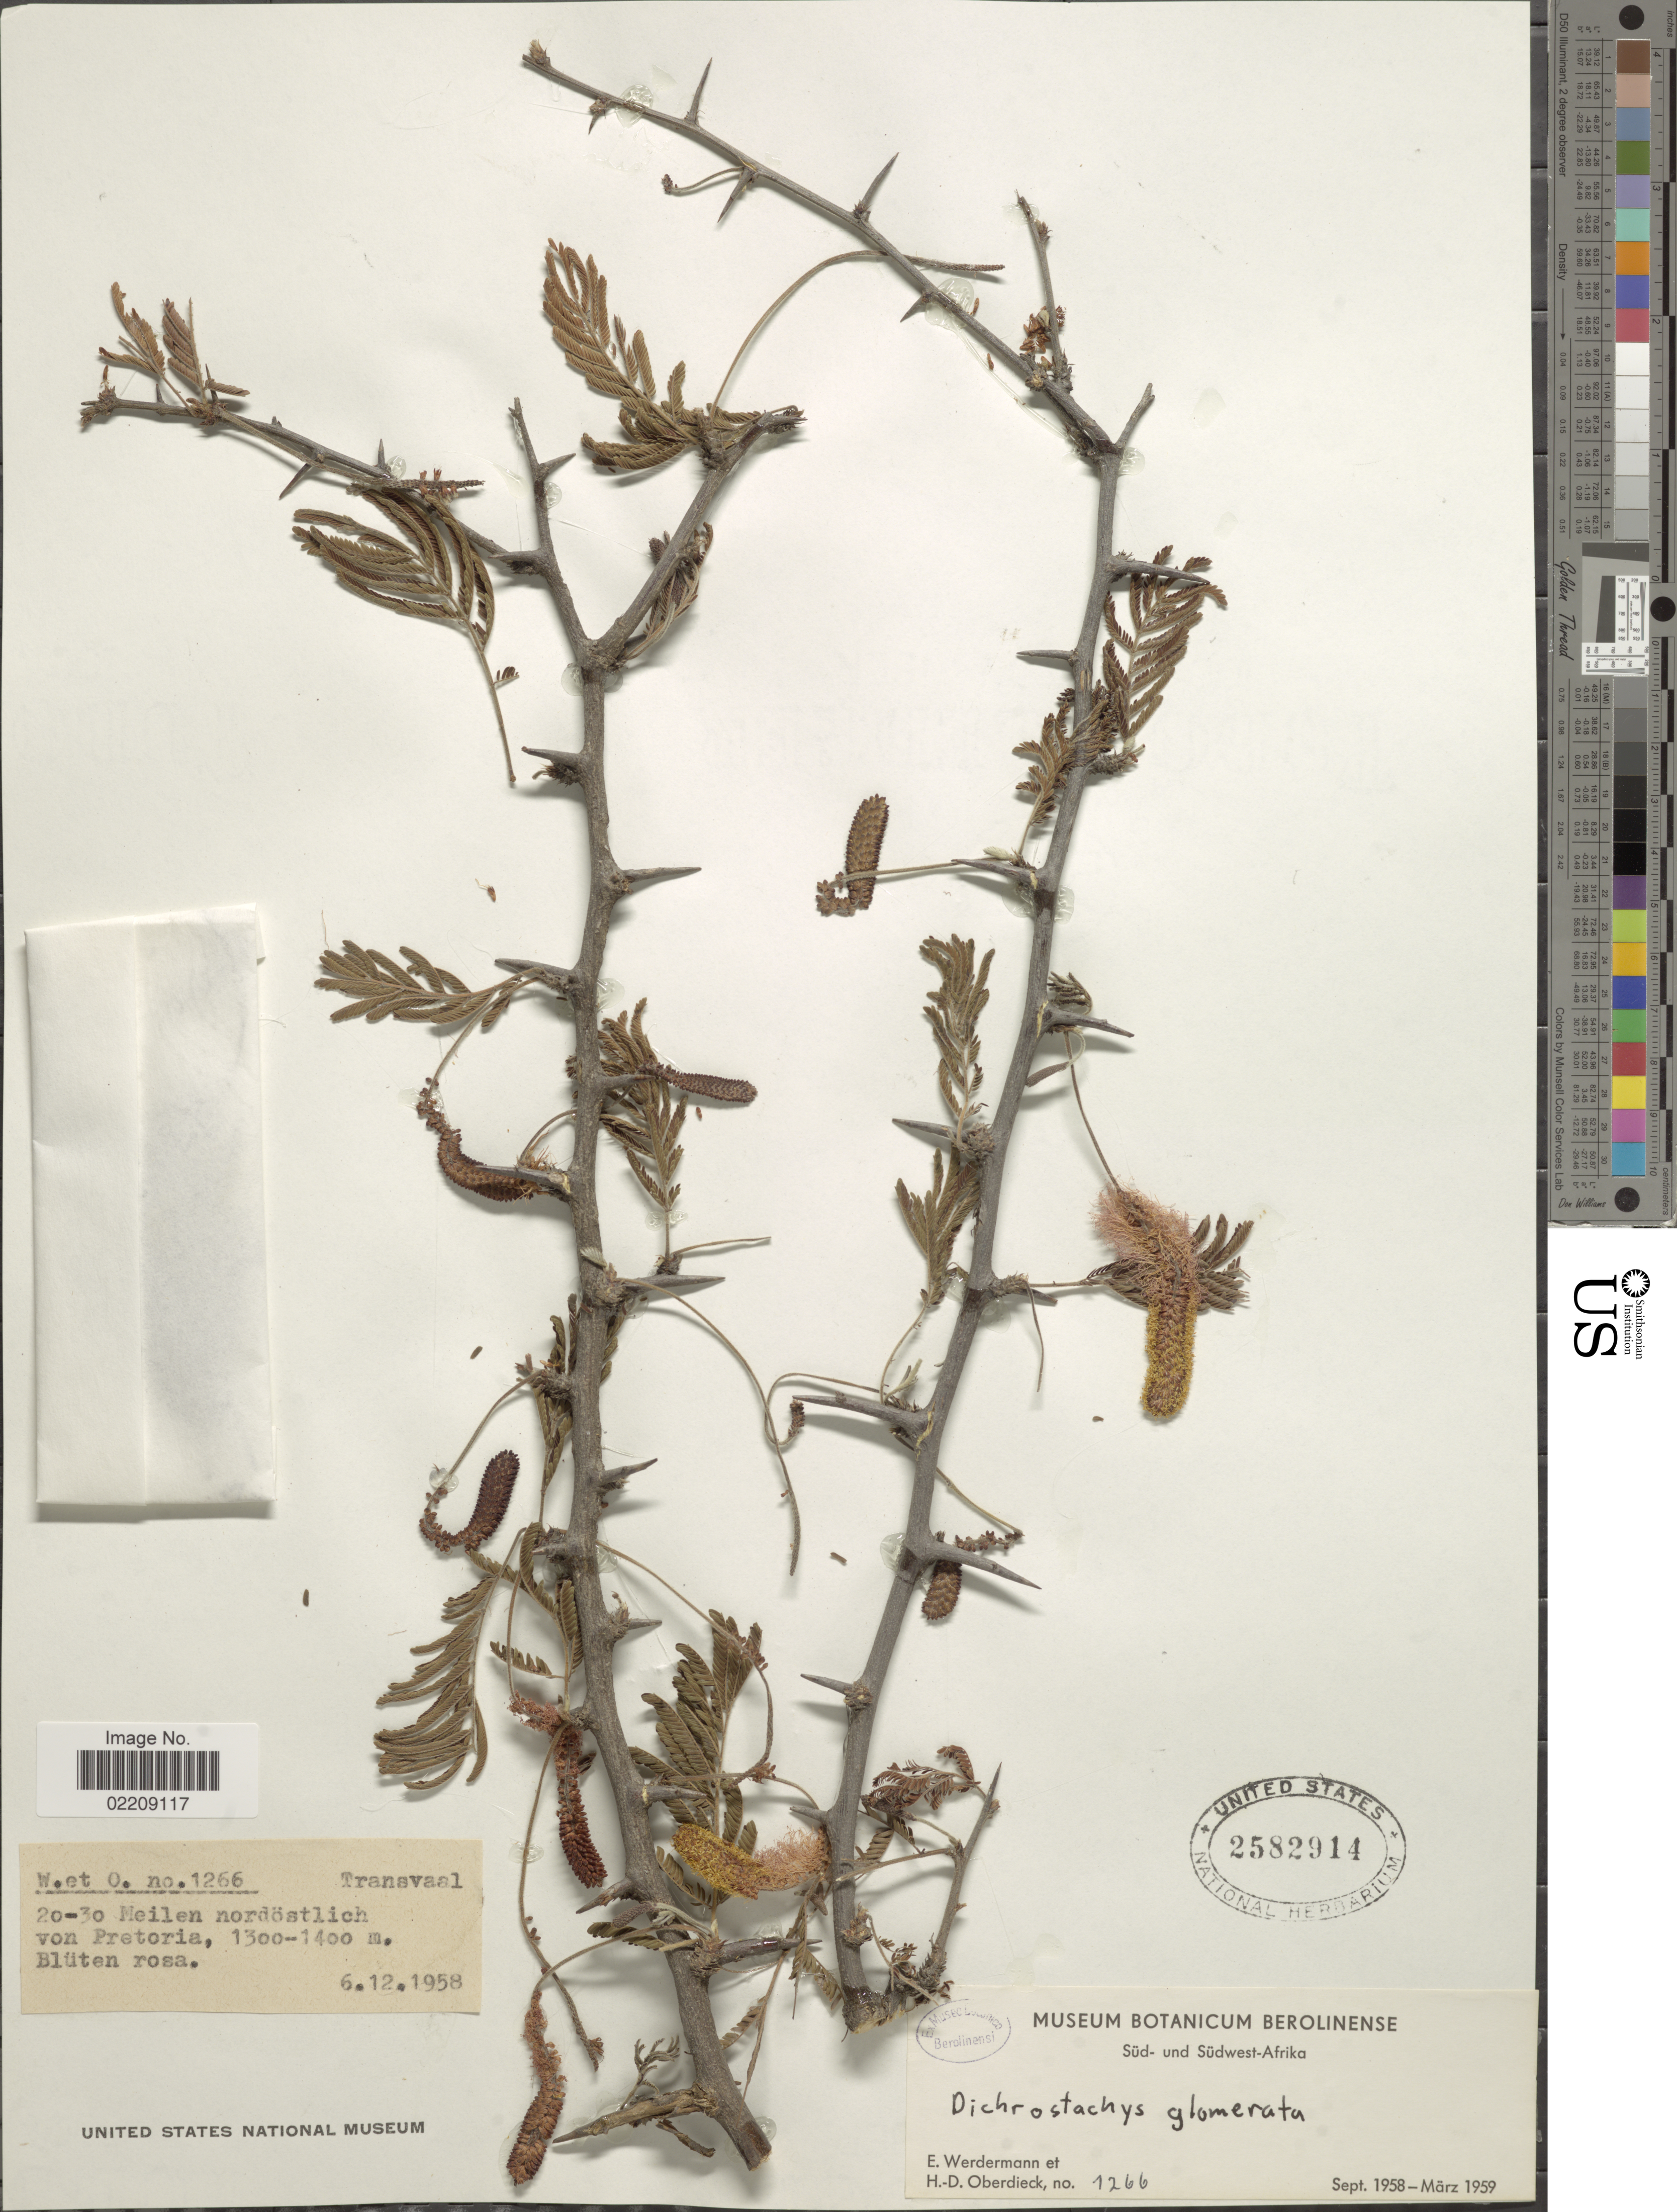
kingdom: Plantae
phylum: Tracheophyta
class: Magnoliopsida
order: Fabales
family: Fabaceae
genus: Dichrostachys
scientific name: Dichrostachys glomerata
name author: (Forssk.) Chiov.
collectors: E. Wedermann & H. Oberdieck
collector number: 1266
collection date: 1958-12-06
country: Namibia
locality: Transvaal, 20-30 Meilen nordöstlich von Pretoria, Blüten rosa, Süd-und Südwest-Afrika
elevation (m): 1300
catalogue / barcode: US 2582914